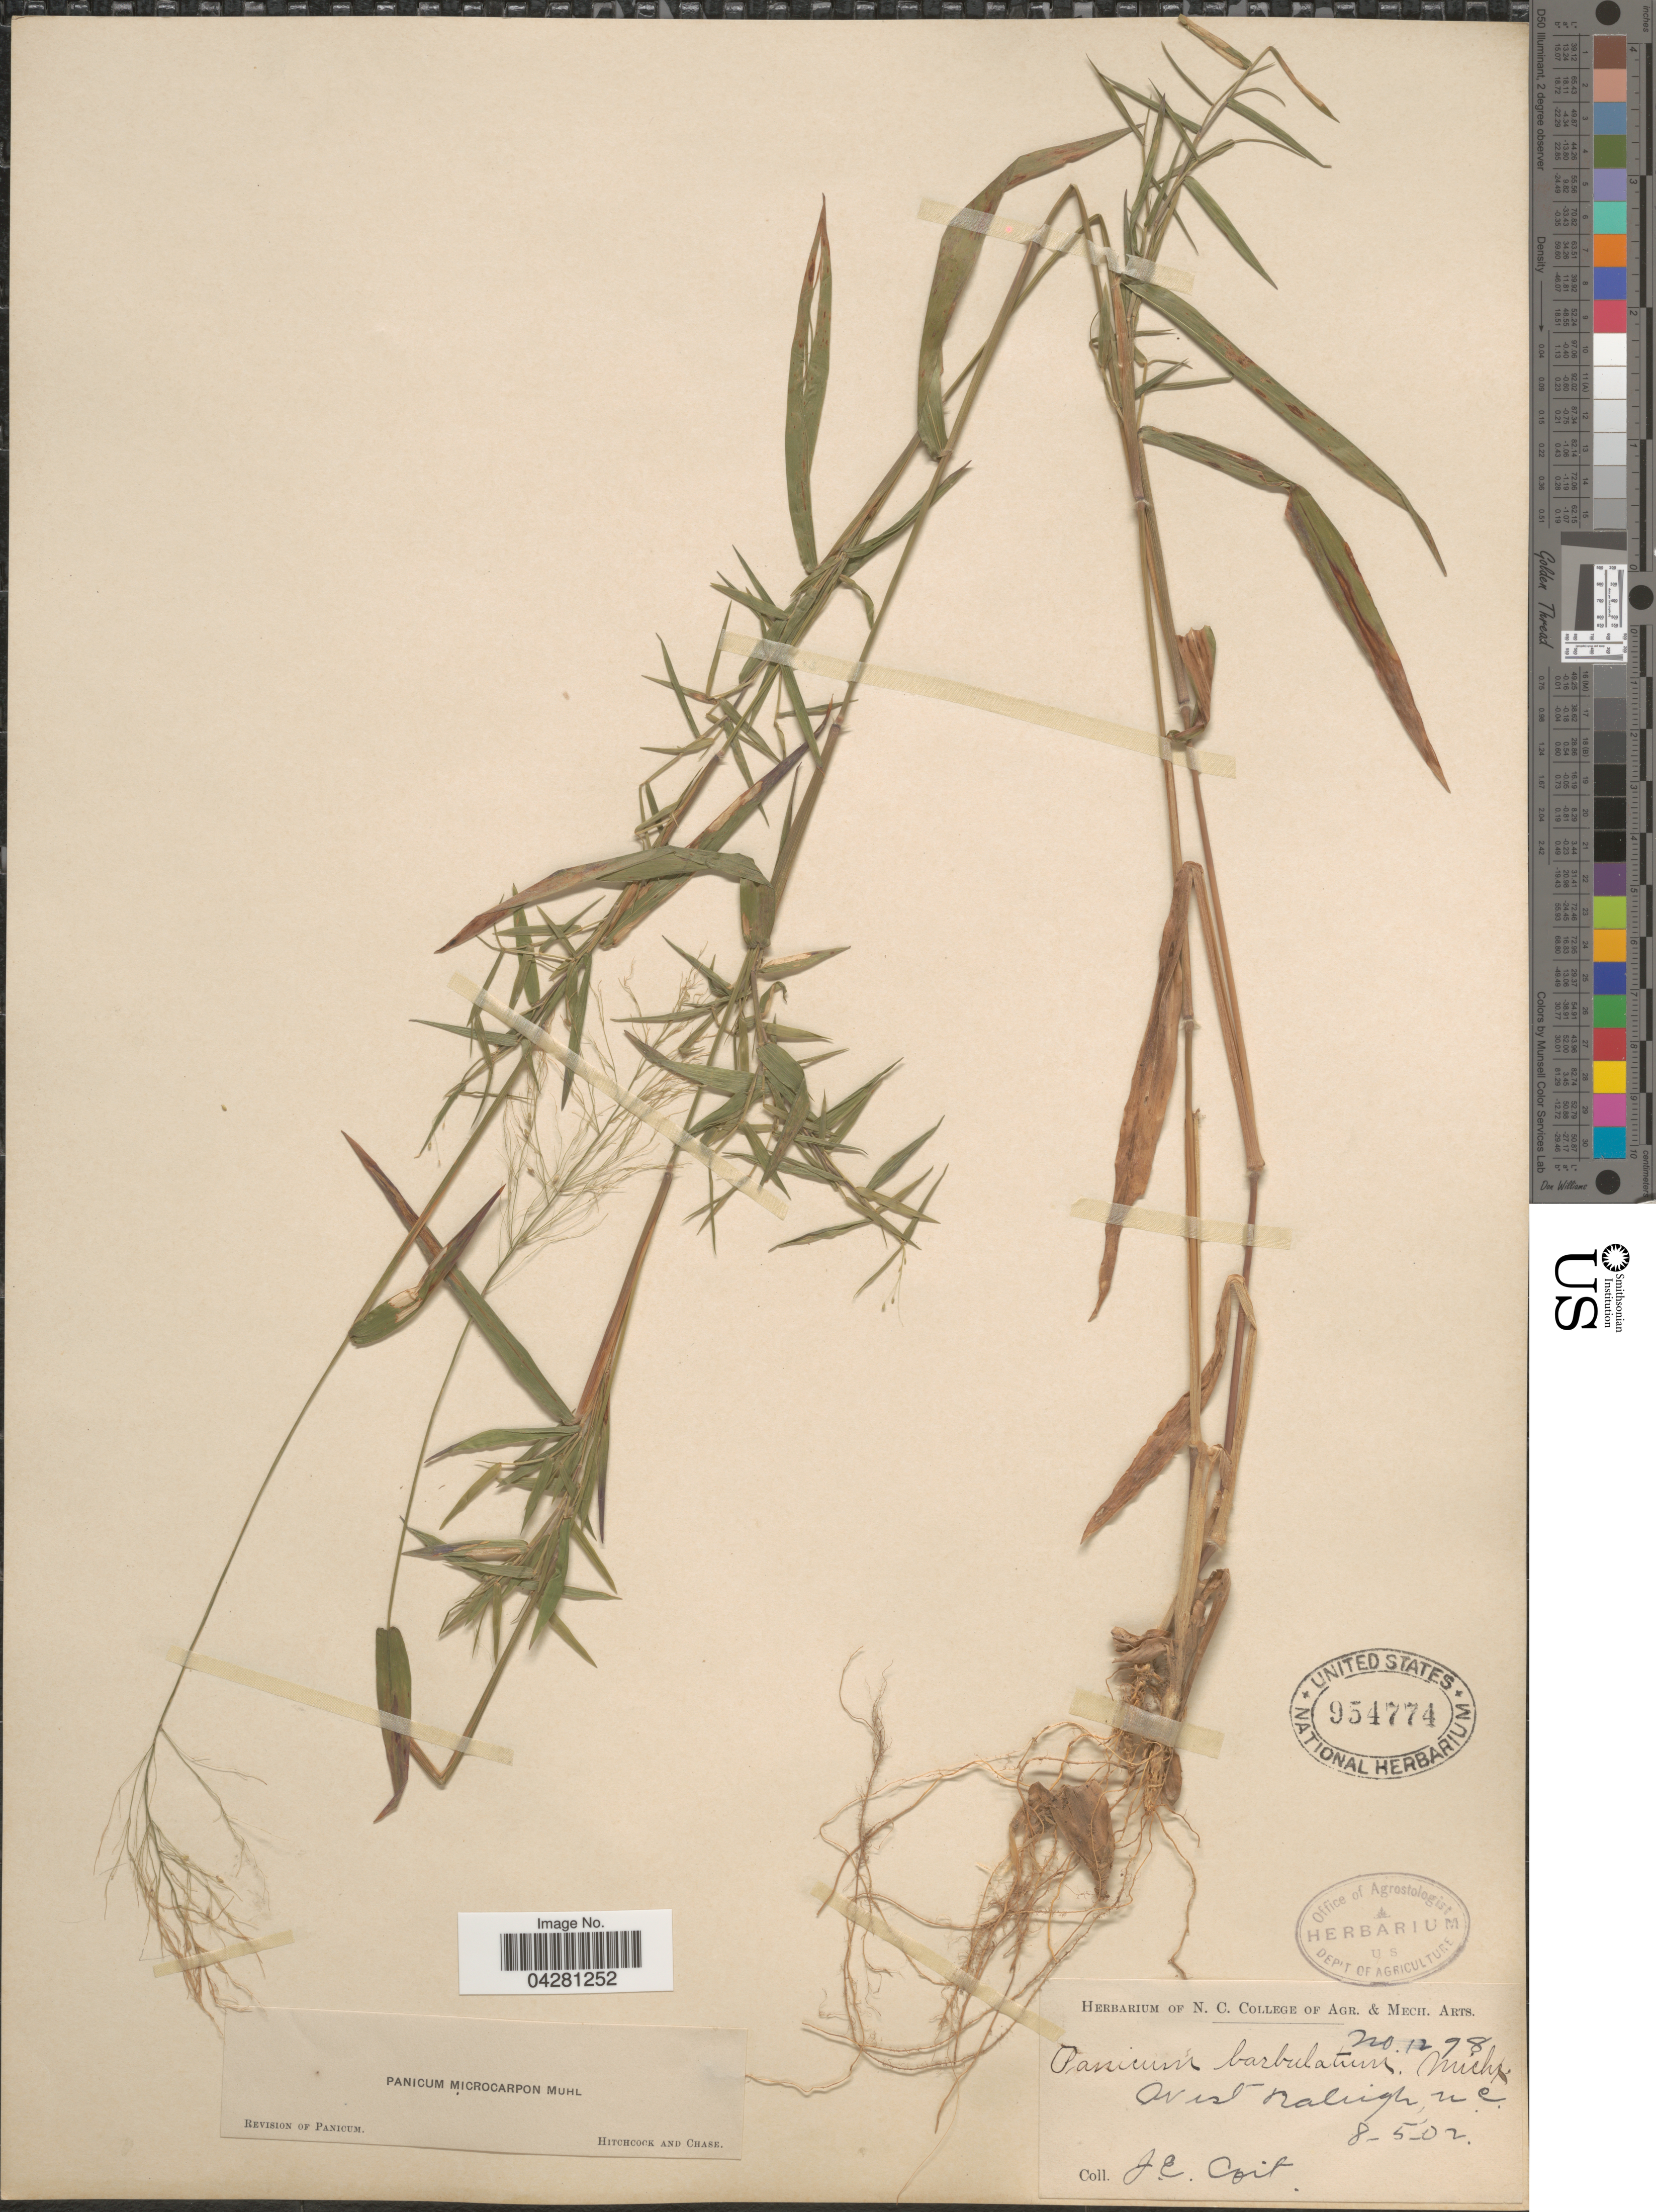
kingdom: Plantae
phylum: Tracheophyta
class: Liliopsida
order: Poales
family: Poaceae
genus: Dichanthelium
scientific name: Dichanthelium dichotomum var. dichotomum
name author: (L.) Gould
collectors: J. Coit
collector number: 1298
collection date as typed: Transcribed d/m/y: 5/8/2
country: United States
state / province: North Carolina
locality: West Raleigh.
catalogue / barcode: US 954774